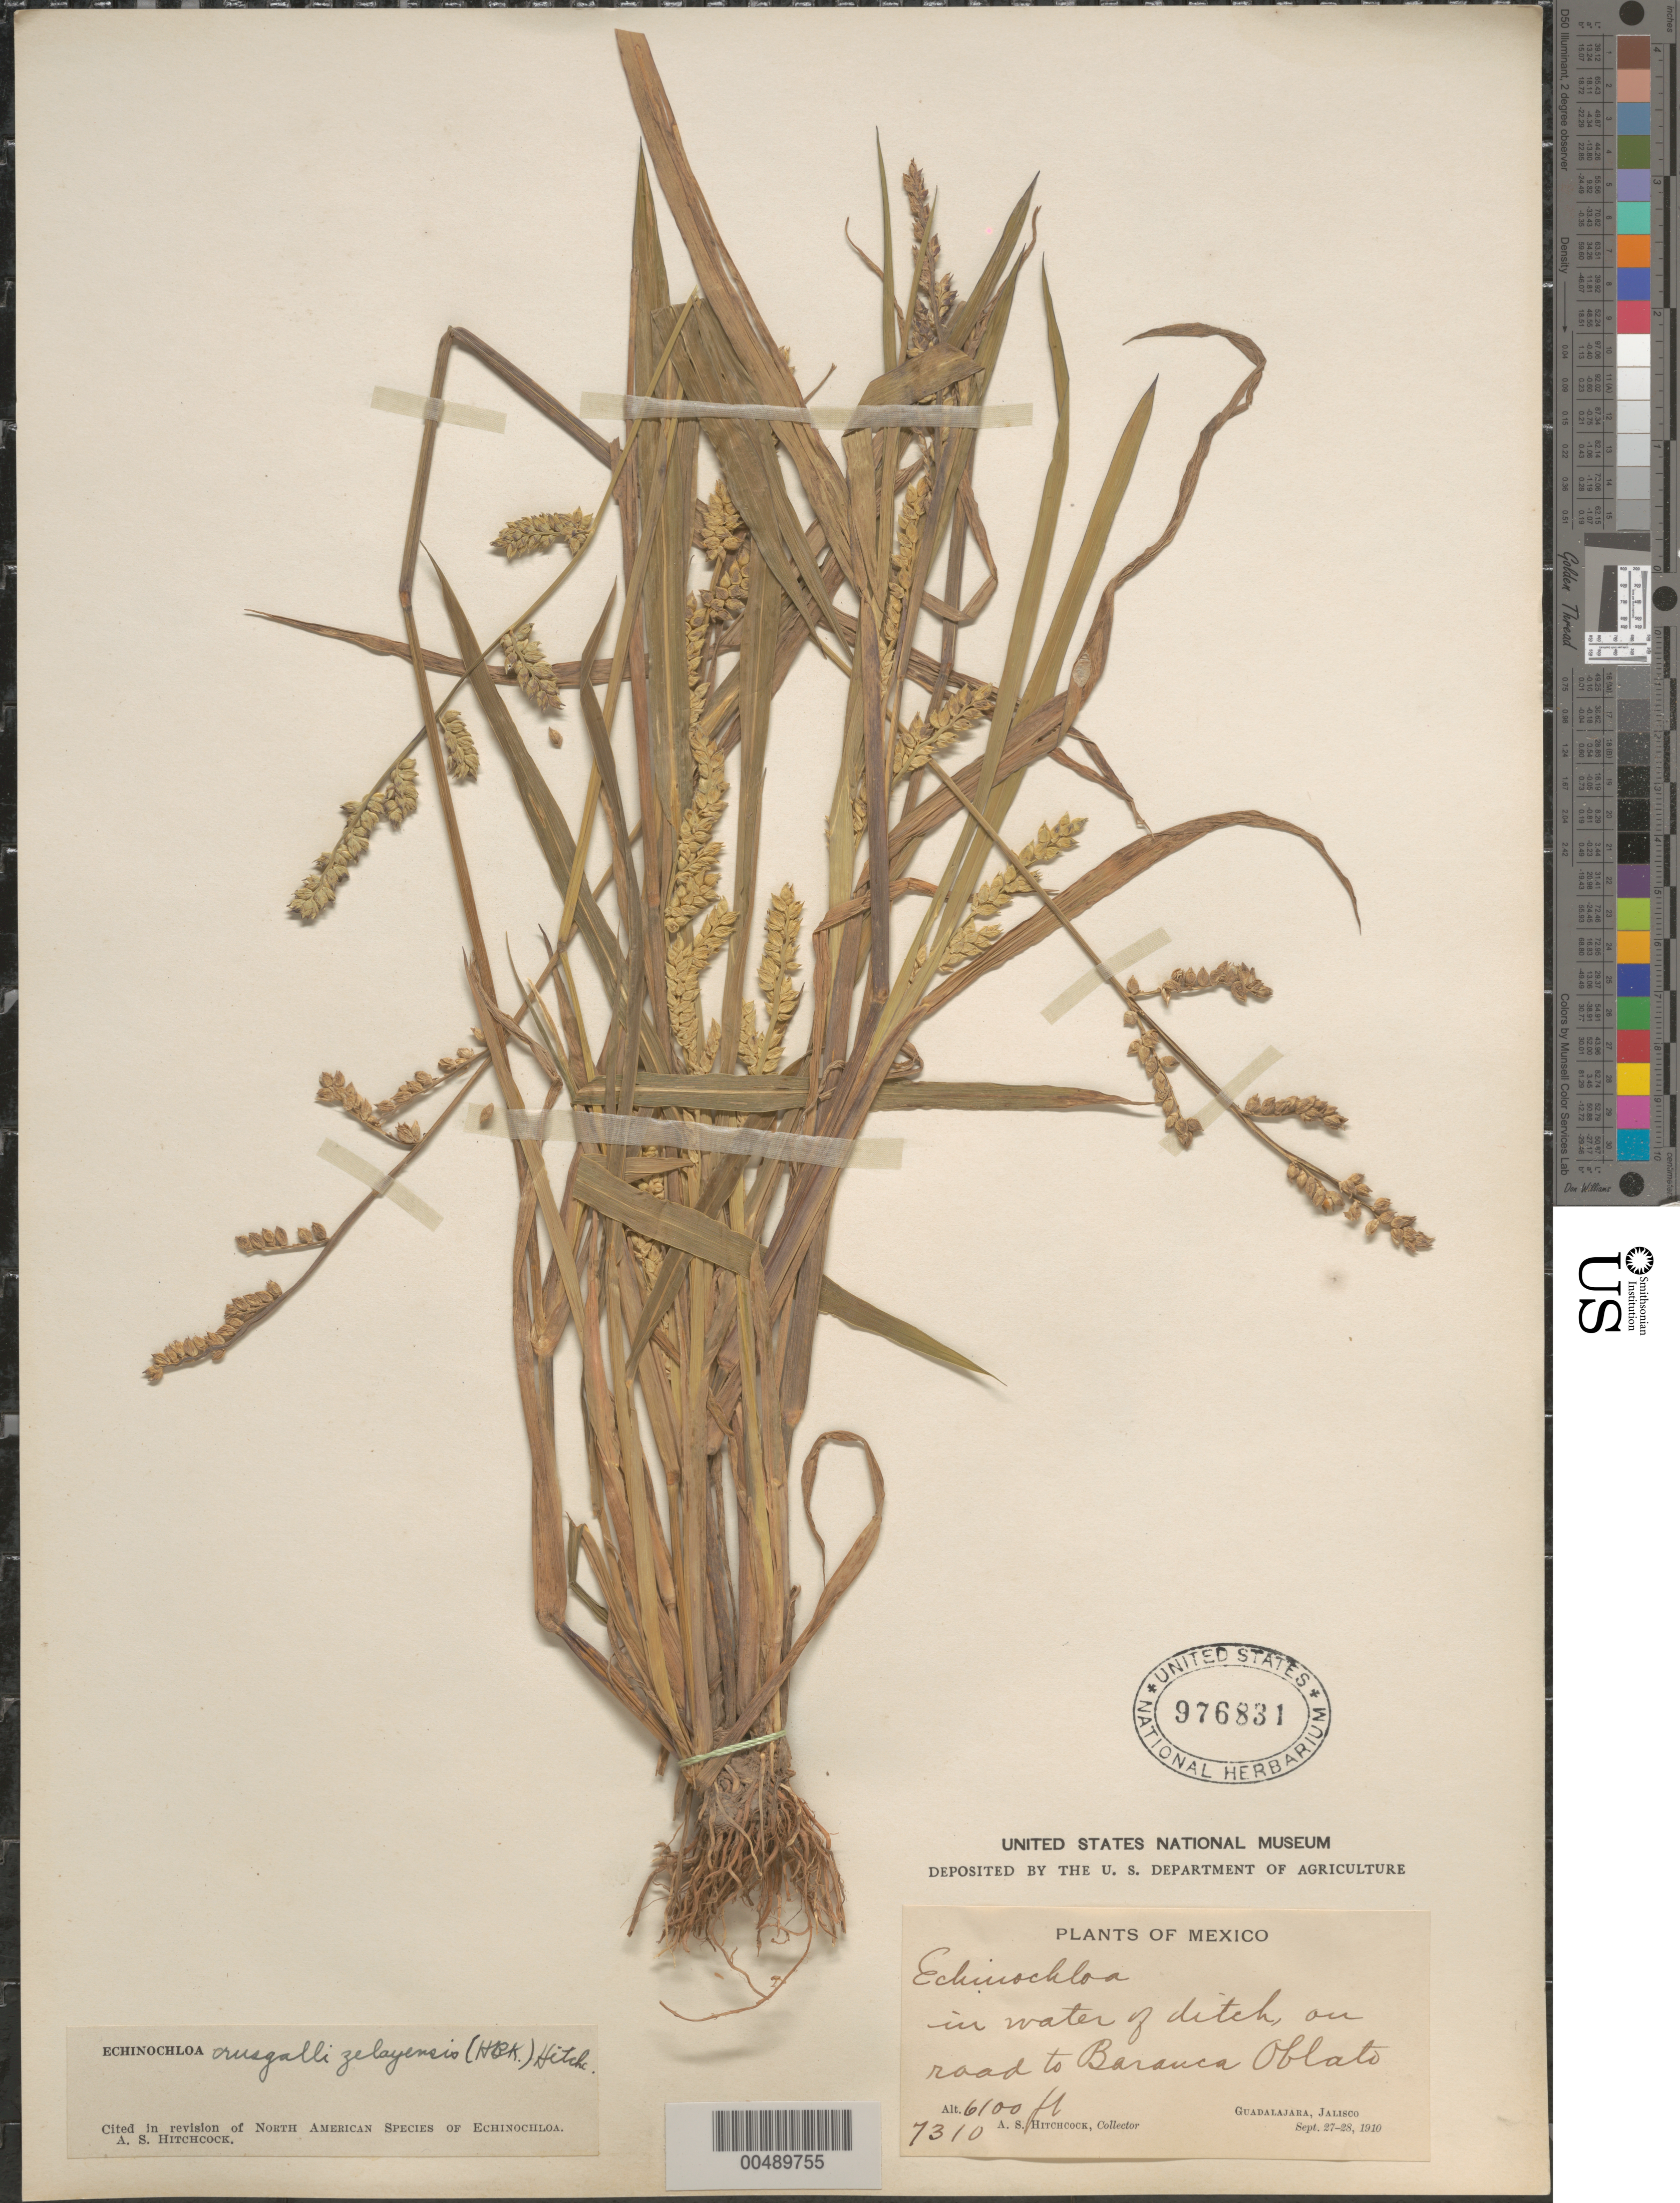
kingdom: Plantae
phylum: Tracheophyta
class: Liliopsida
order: Poales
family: Poaceae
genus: Echinochloa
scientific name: Echinochloa crus-galli var. zelayensis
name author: (Kunth) Hitchc.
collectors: A. S. Hitchcock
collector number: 7310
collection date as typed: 27 Sep 1910 to 28 Sep 1910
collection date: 1910-09-27/1910-09-28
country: Mexico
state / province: Jalisco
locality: Guadalajara, rd to Baranca Oblato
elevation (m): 1859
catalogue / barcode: US 976831